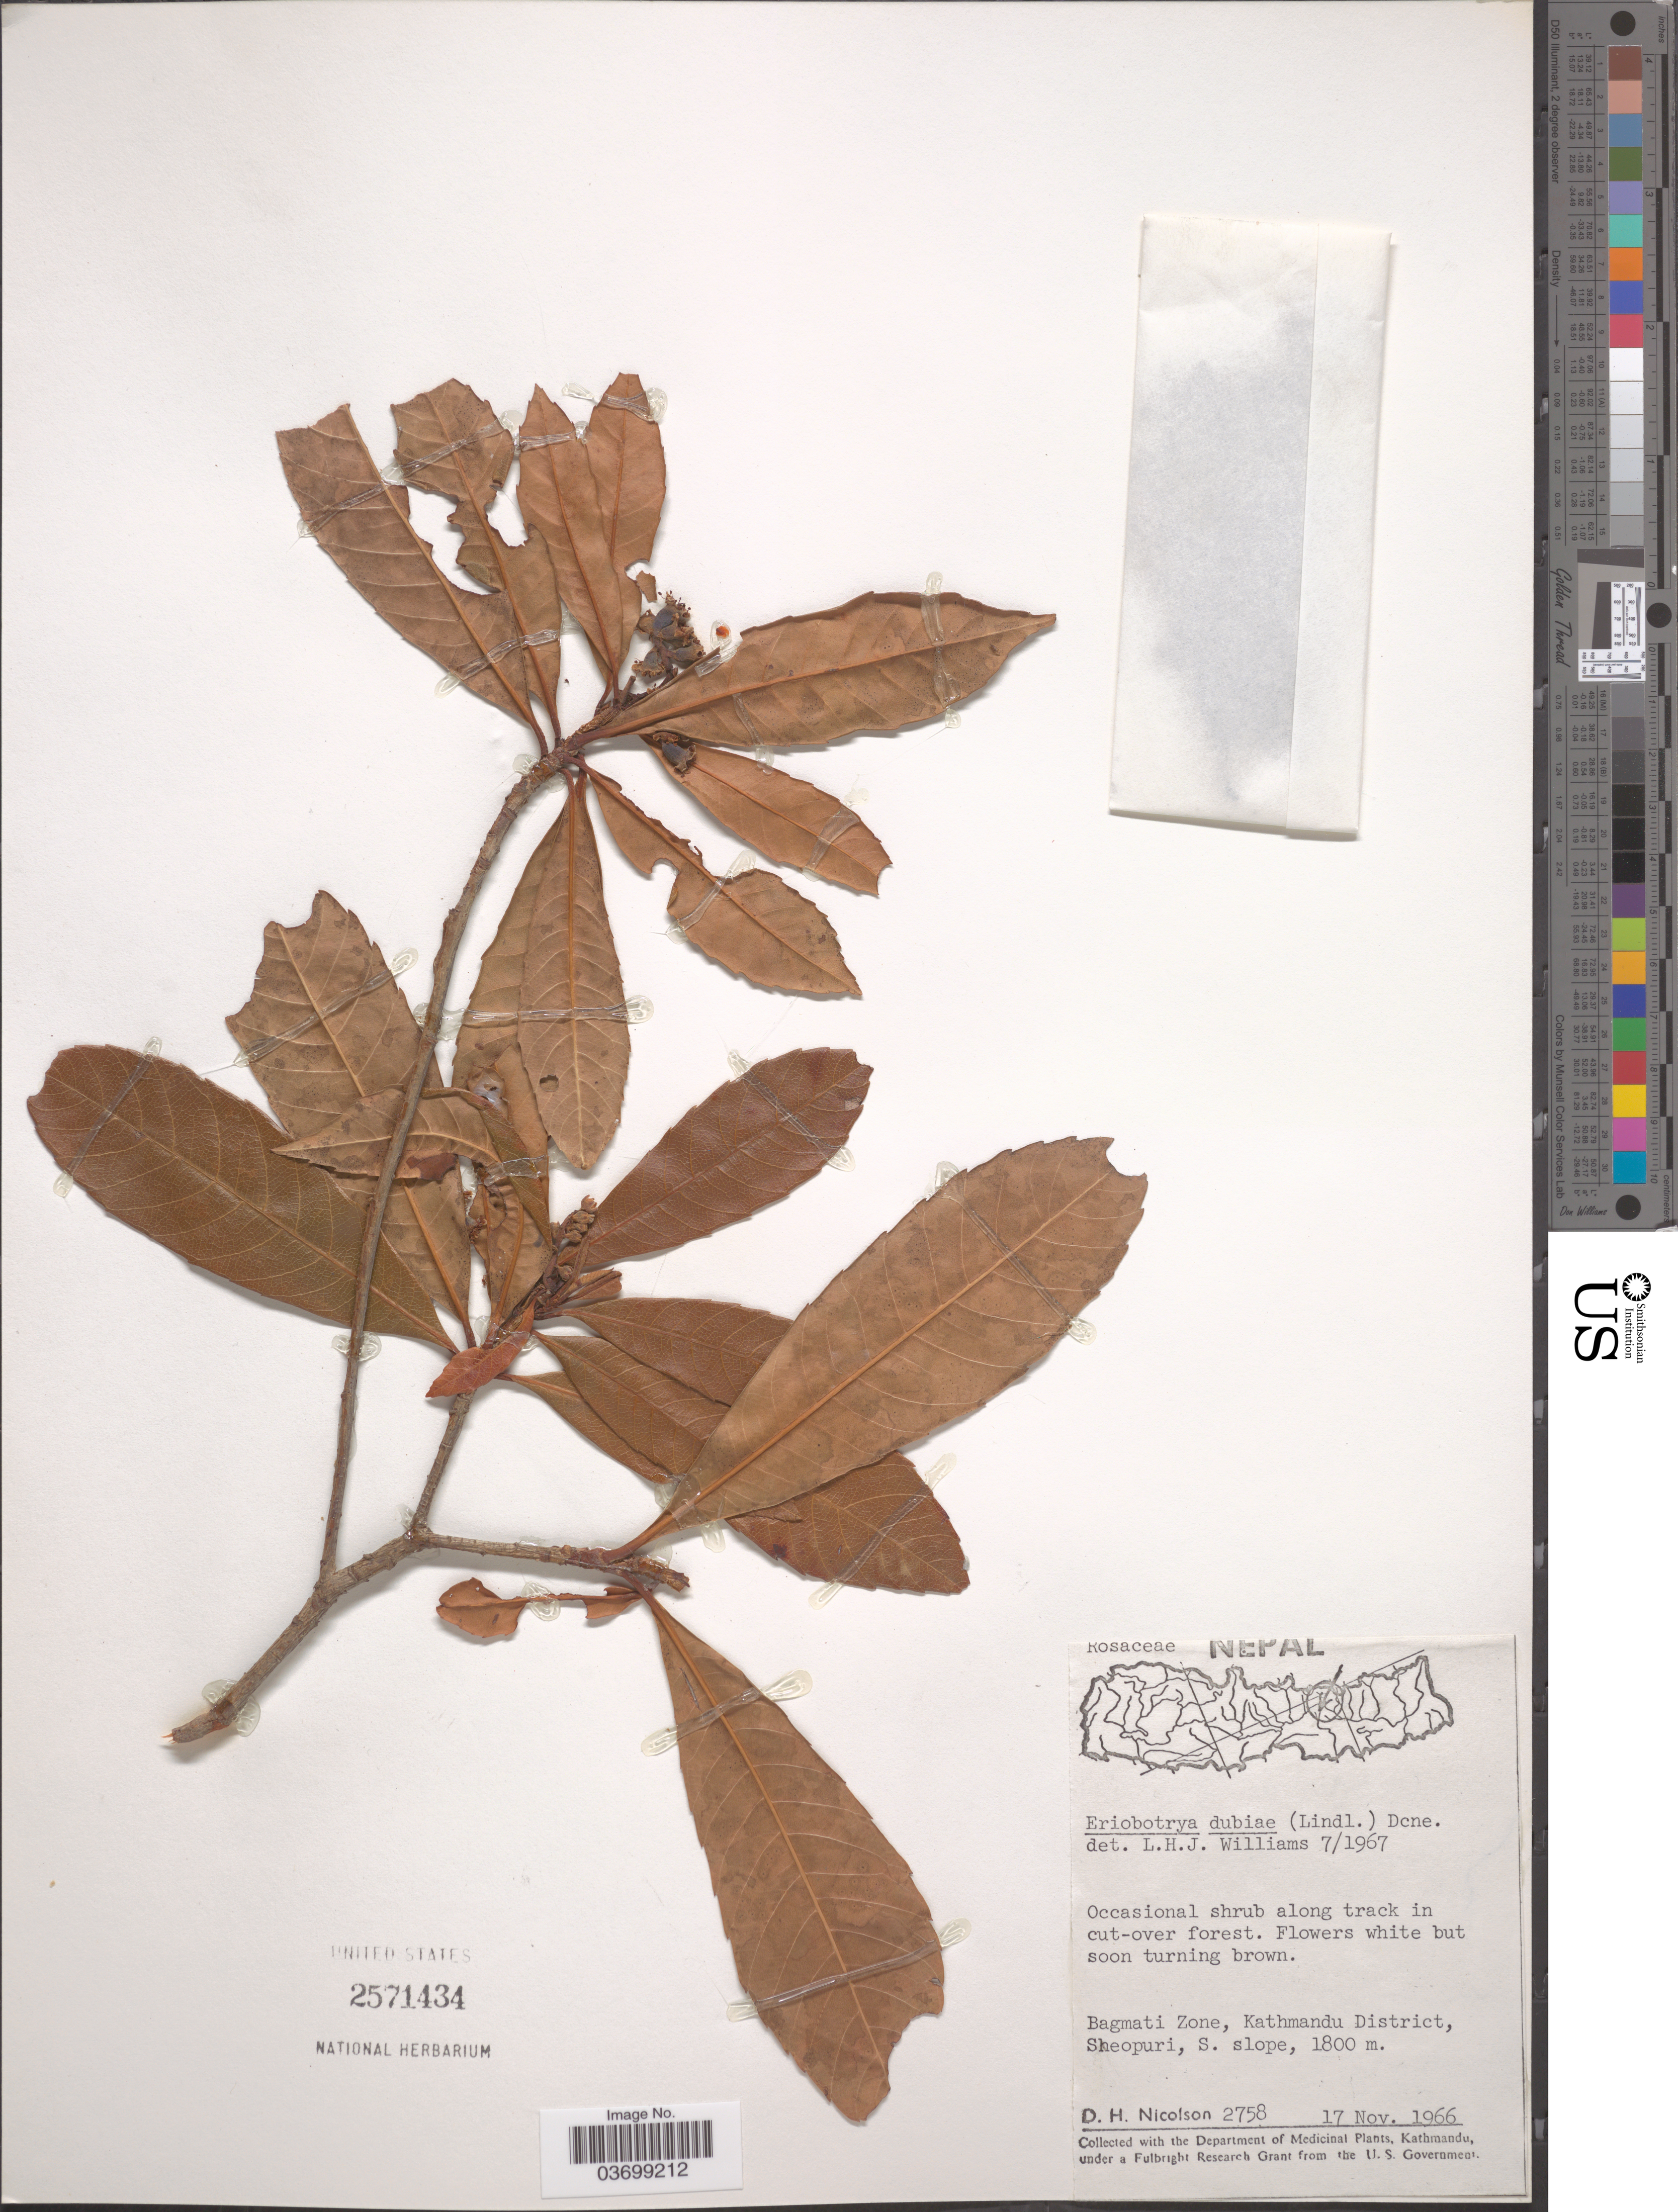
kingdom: Plantae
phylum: Tracheophyta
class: Magnoliopsida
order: Rosales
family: Rosaceae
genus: Rhaphiolepis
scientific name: Rhaphiolepis dubia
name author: (Lindl.) B.B. Liu & J. Wen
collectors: D. H. Nicolson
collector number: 2758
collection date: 1966-11-17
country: Nepal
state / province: Bagmati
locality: Bagmati Zone, Kathmandu District, Sheopuri, S. slope.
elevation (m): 1800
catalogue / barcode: US 2571434